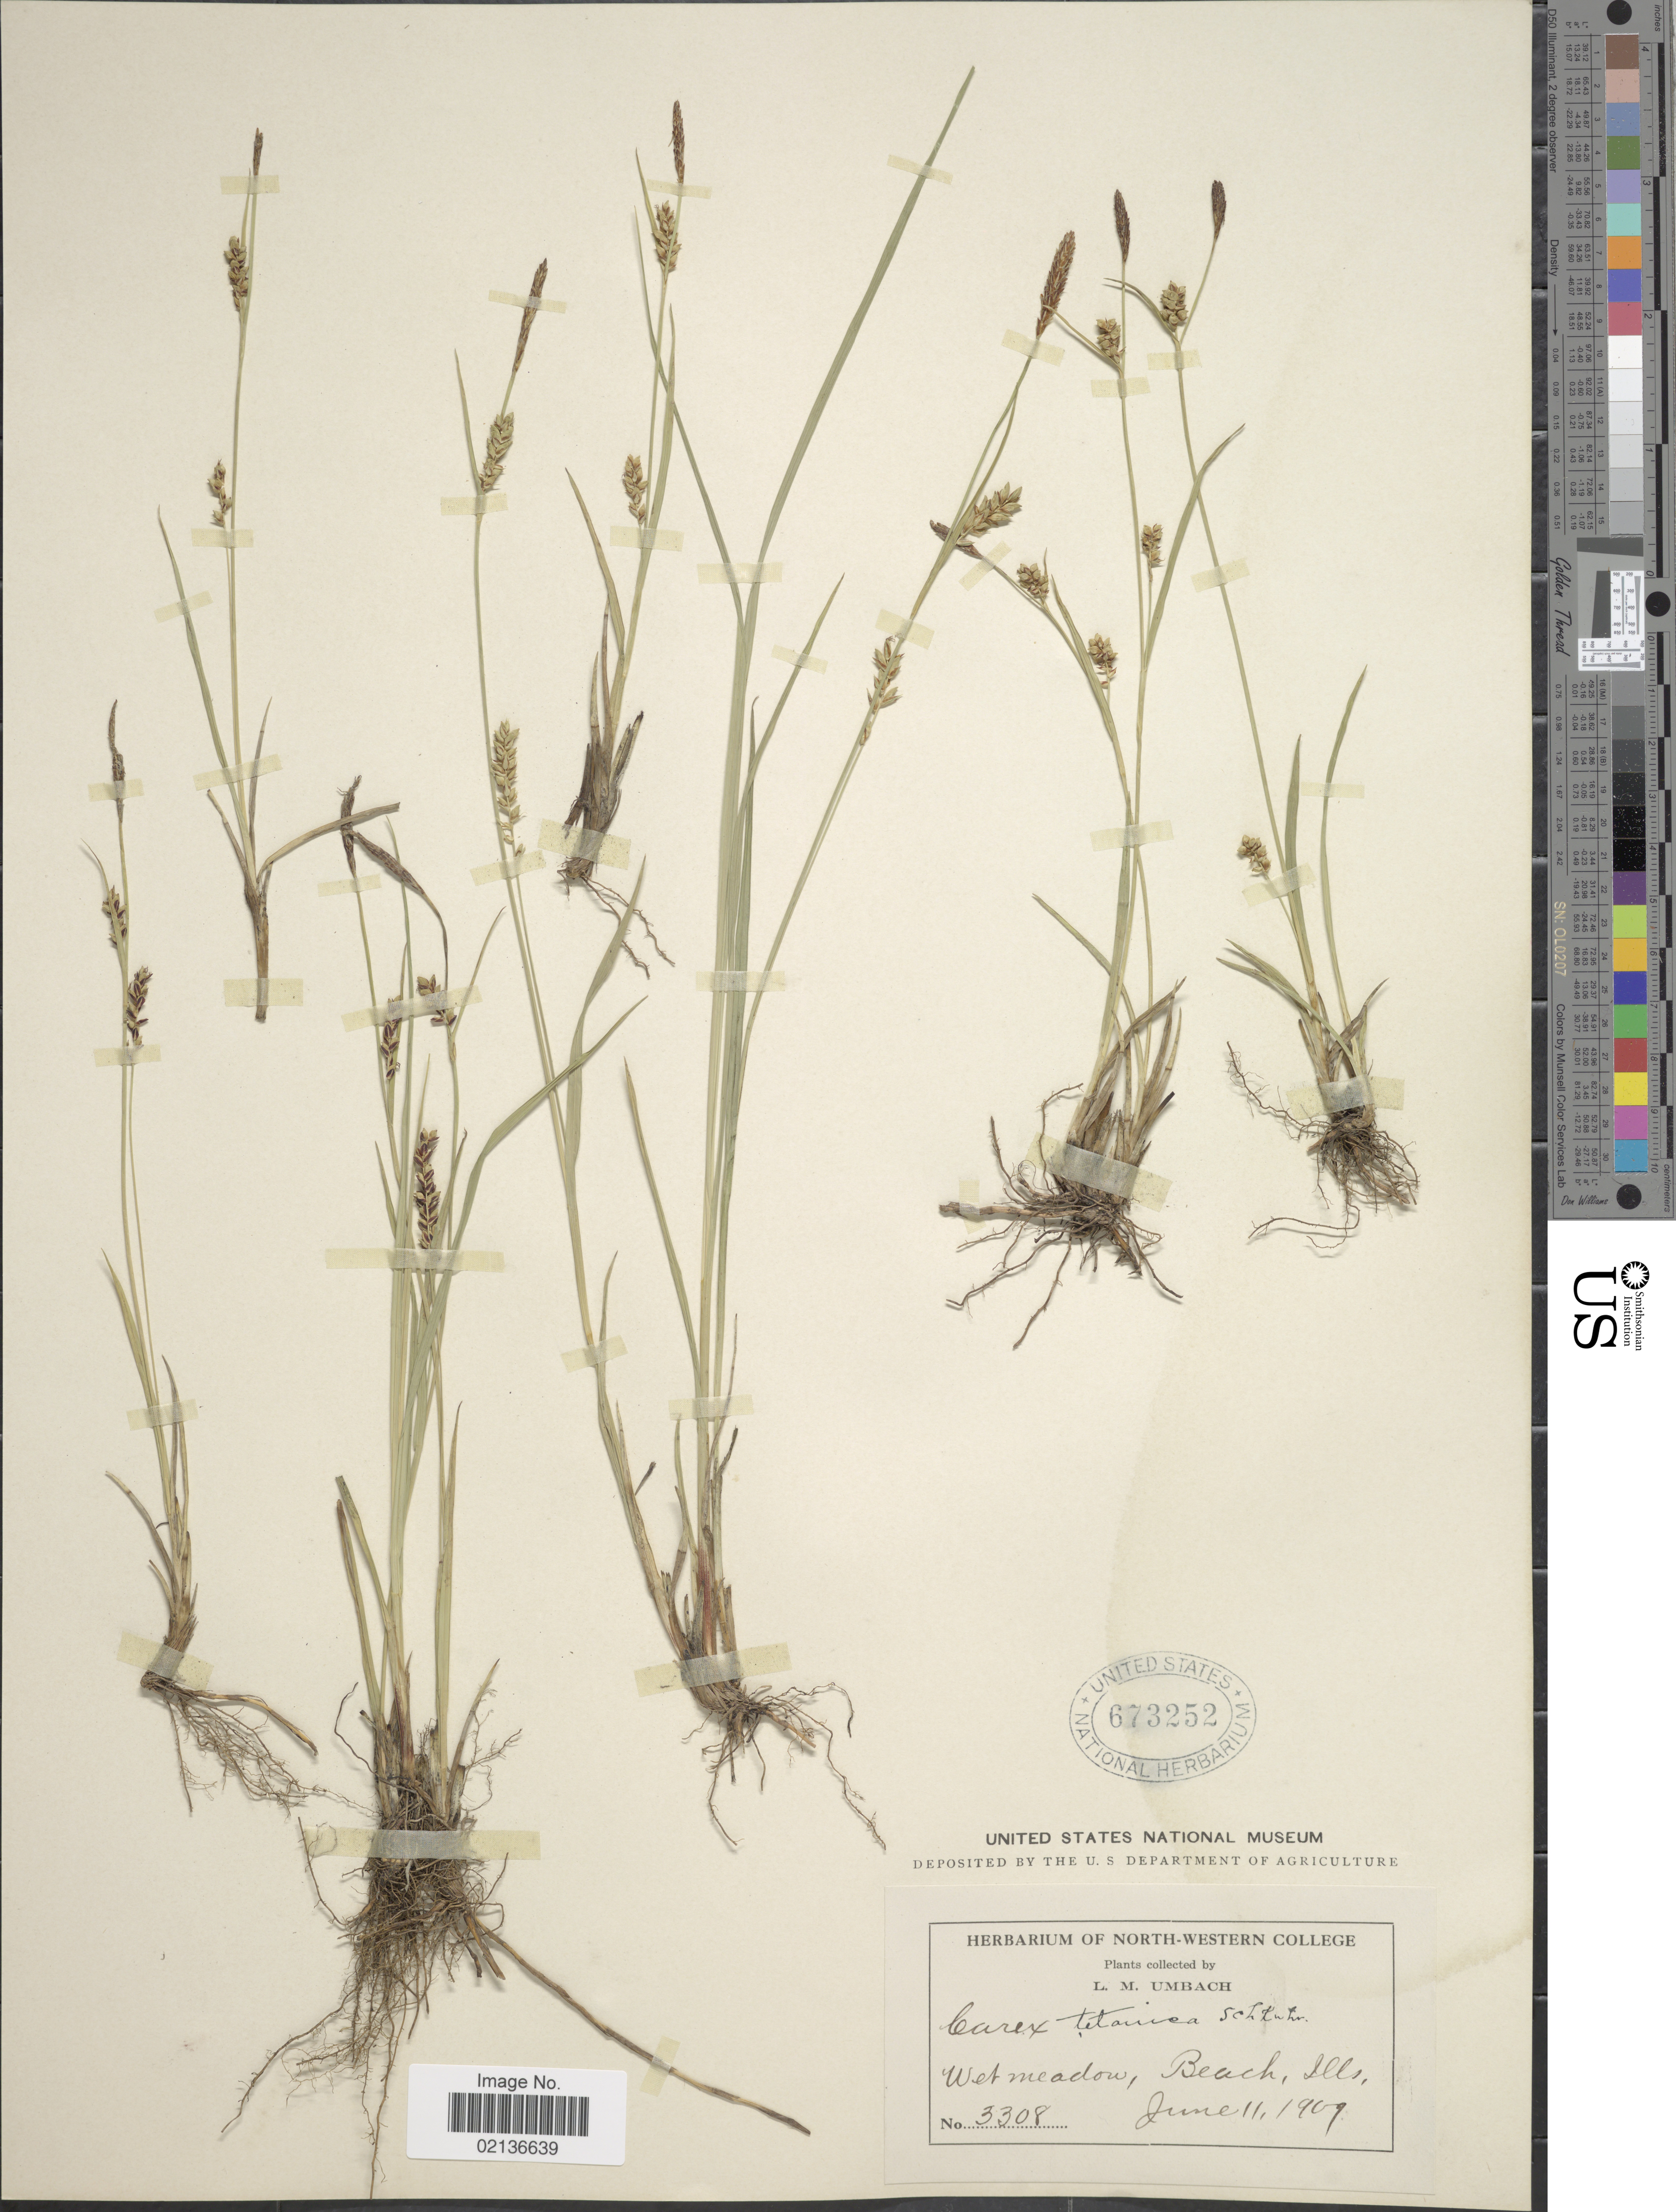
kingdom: Plantae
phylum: Tracheophyta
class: Liliopsida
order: Poales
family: Cyperaceae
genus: Carex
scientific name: Carex tetanica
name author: Schkuhr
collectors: L. M. Umbach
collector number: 3308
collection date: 1909-06-11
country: United States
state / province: Illinois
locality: Wet meadows, Beach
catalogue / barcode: US 673252